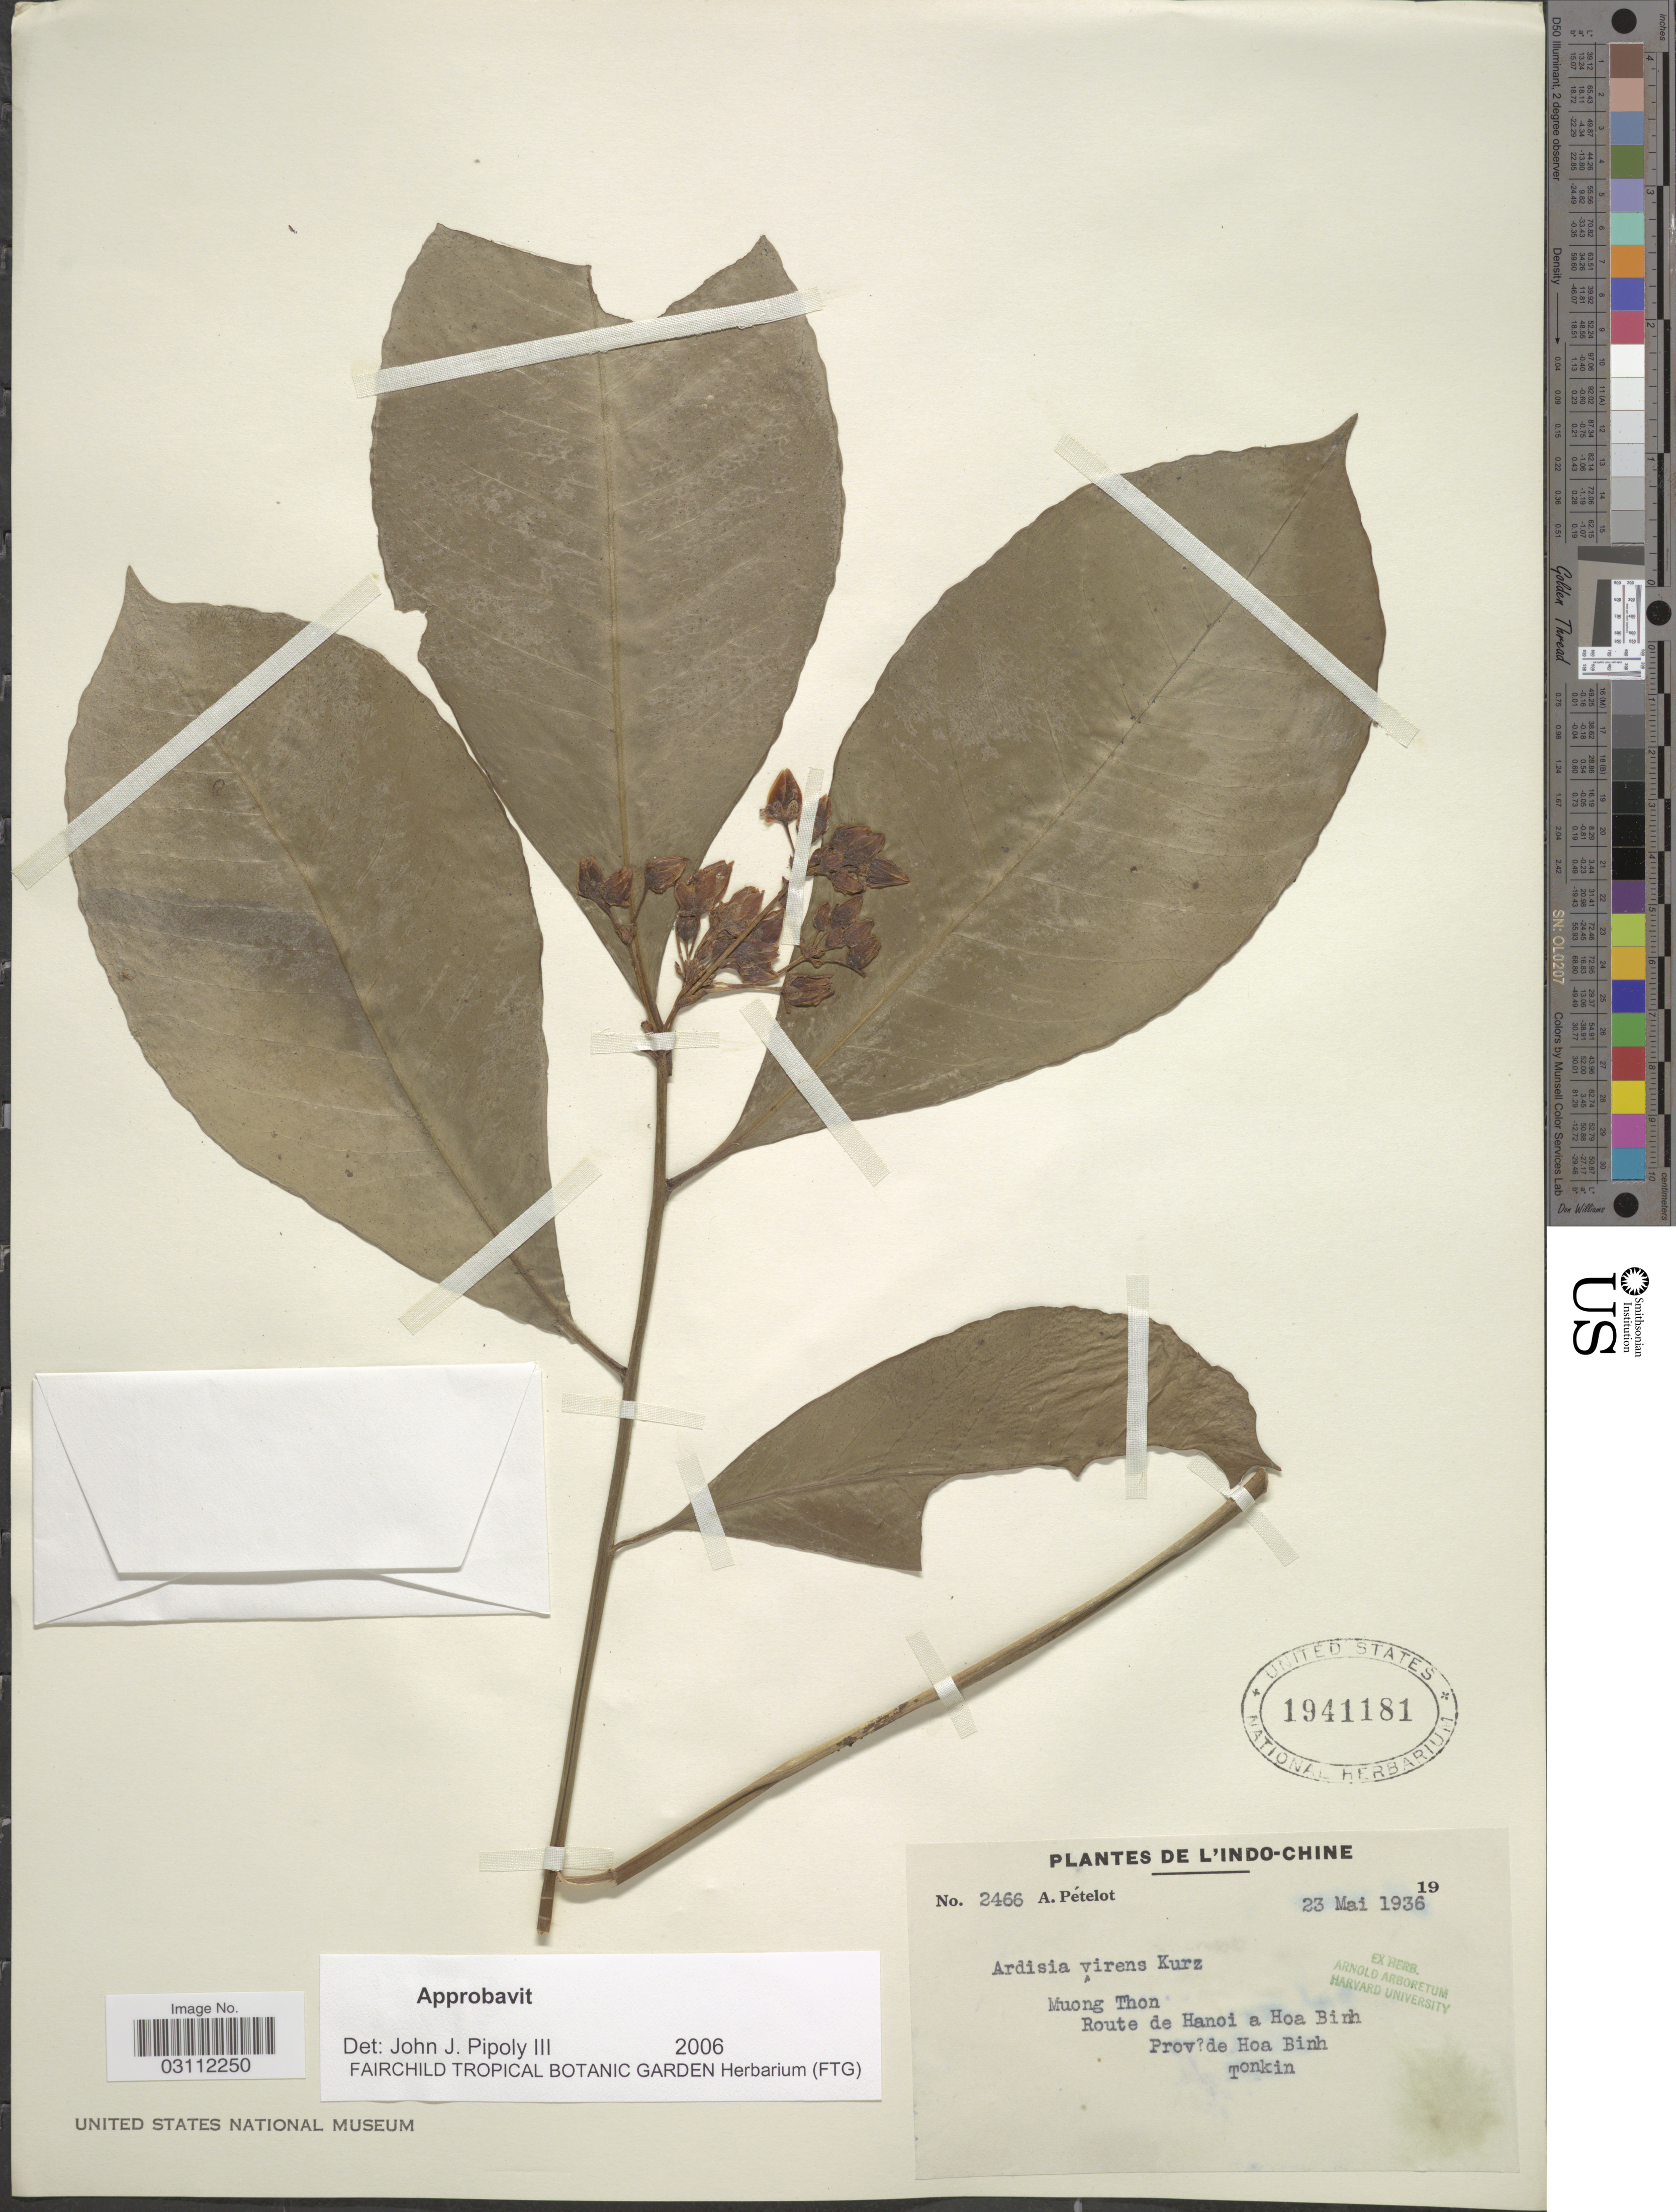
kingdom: Plantae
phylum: Tracheophyta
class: Magnoliopsida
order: Ericales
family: Primulaceae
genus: Ardisia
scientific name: Ardisia virens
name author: Kurz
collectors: A. Petelot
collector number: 2466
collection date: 1936-05-23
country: Vietnam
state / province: Hoa Binh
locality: L'Indo-Chine. Muong Thon. Route de Hanoi a Hoa Binh. Province Hoa Binh.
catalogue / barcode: US 1941181